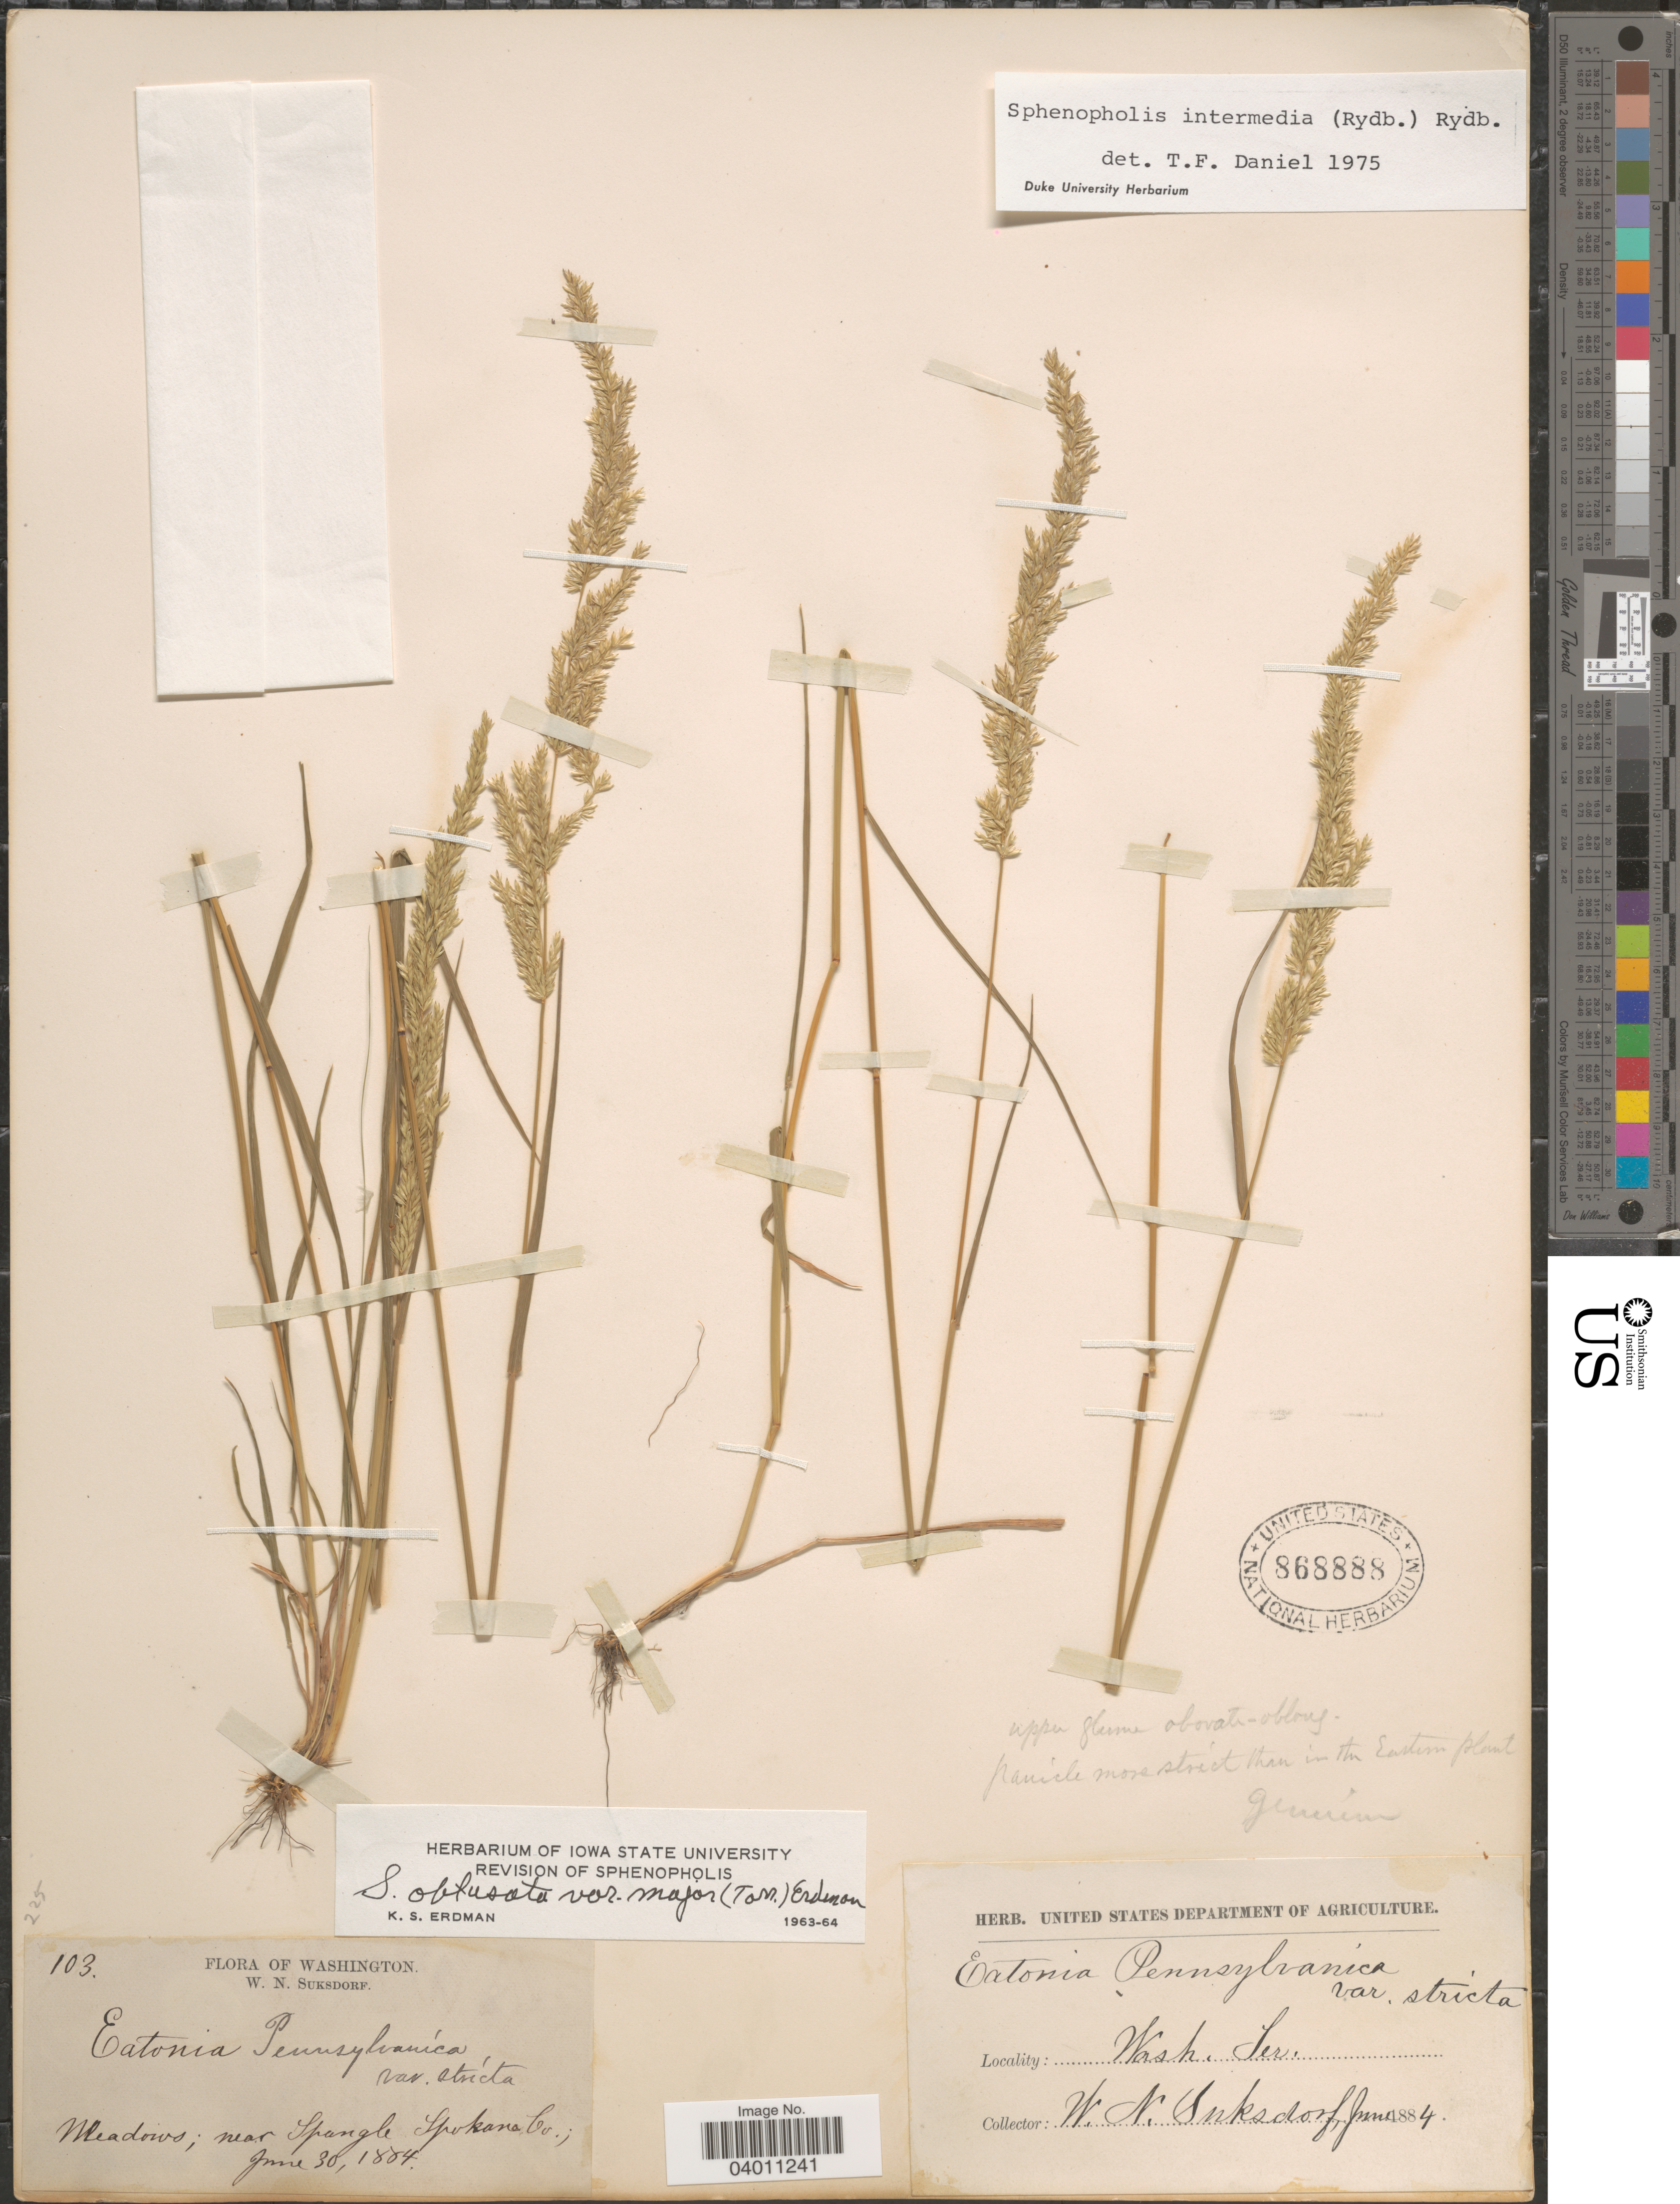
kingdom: Plantae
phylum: Tracheophyta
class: Liliopsida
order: Poales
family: Poaceae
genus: Sphenopholis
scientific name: Sphenopholis intermedia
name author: (Rydb.) Rydb.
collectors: W. N. Suksdorf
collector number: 103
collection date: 1884-06-30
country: United States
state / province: Washington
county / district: Spokane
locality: Near Spangle. Spokane Co. Wash. Ter.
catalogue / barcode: US 868888